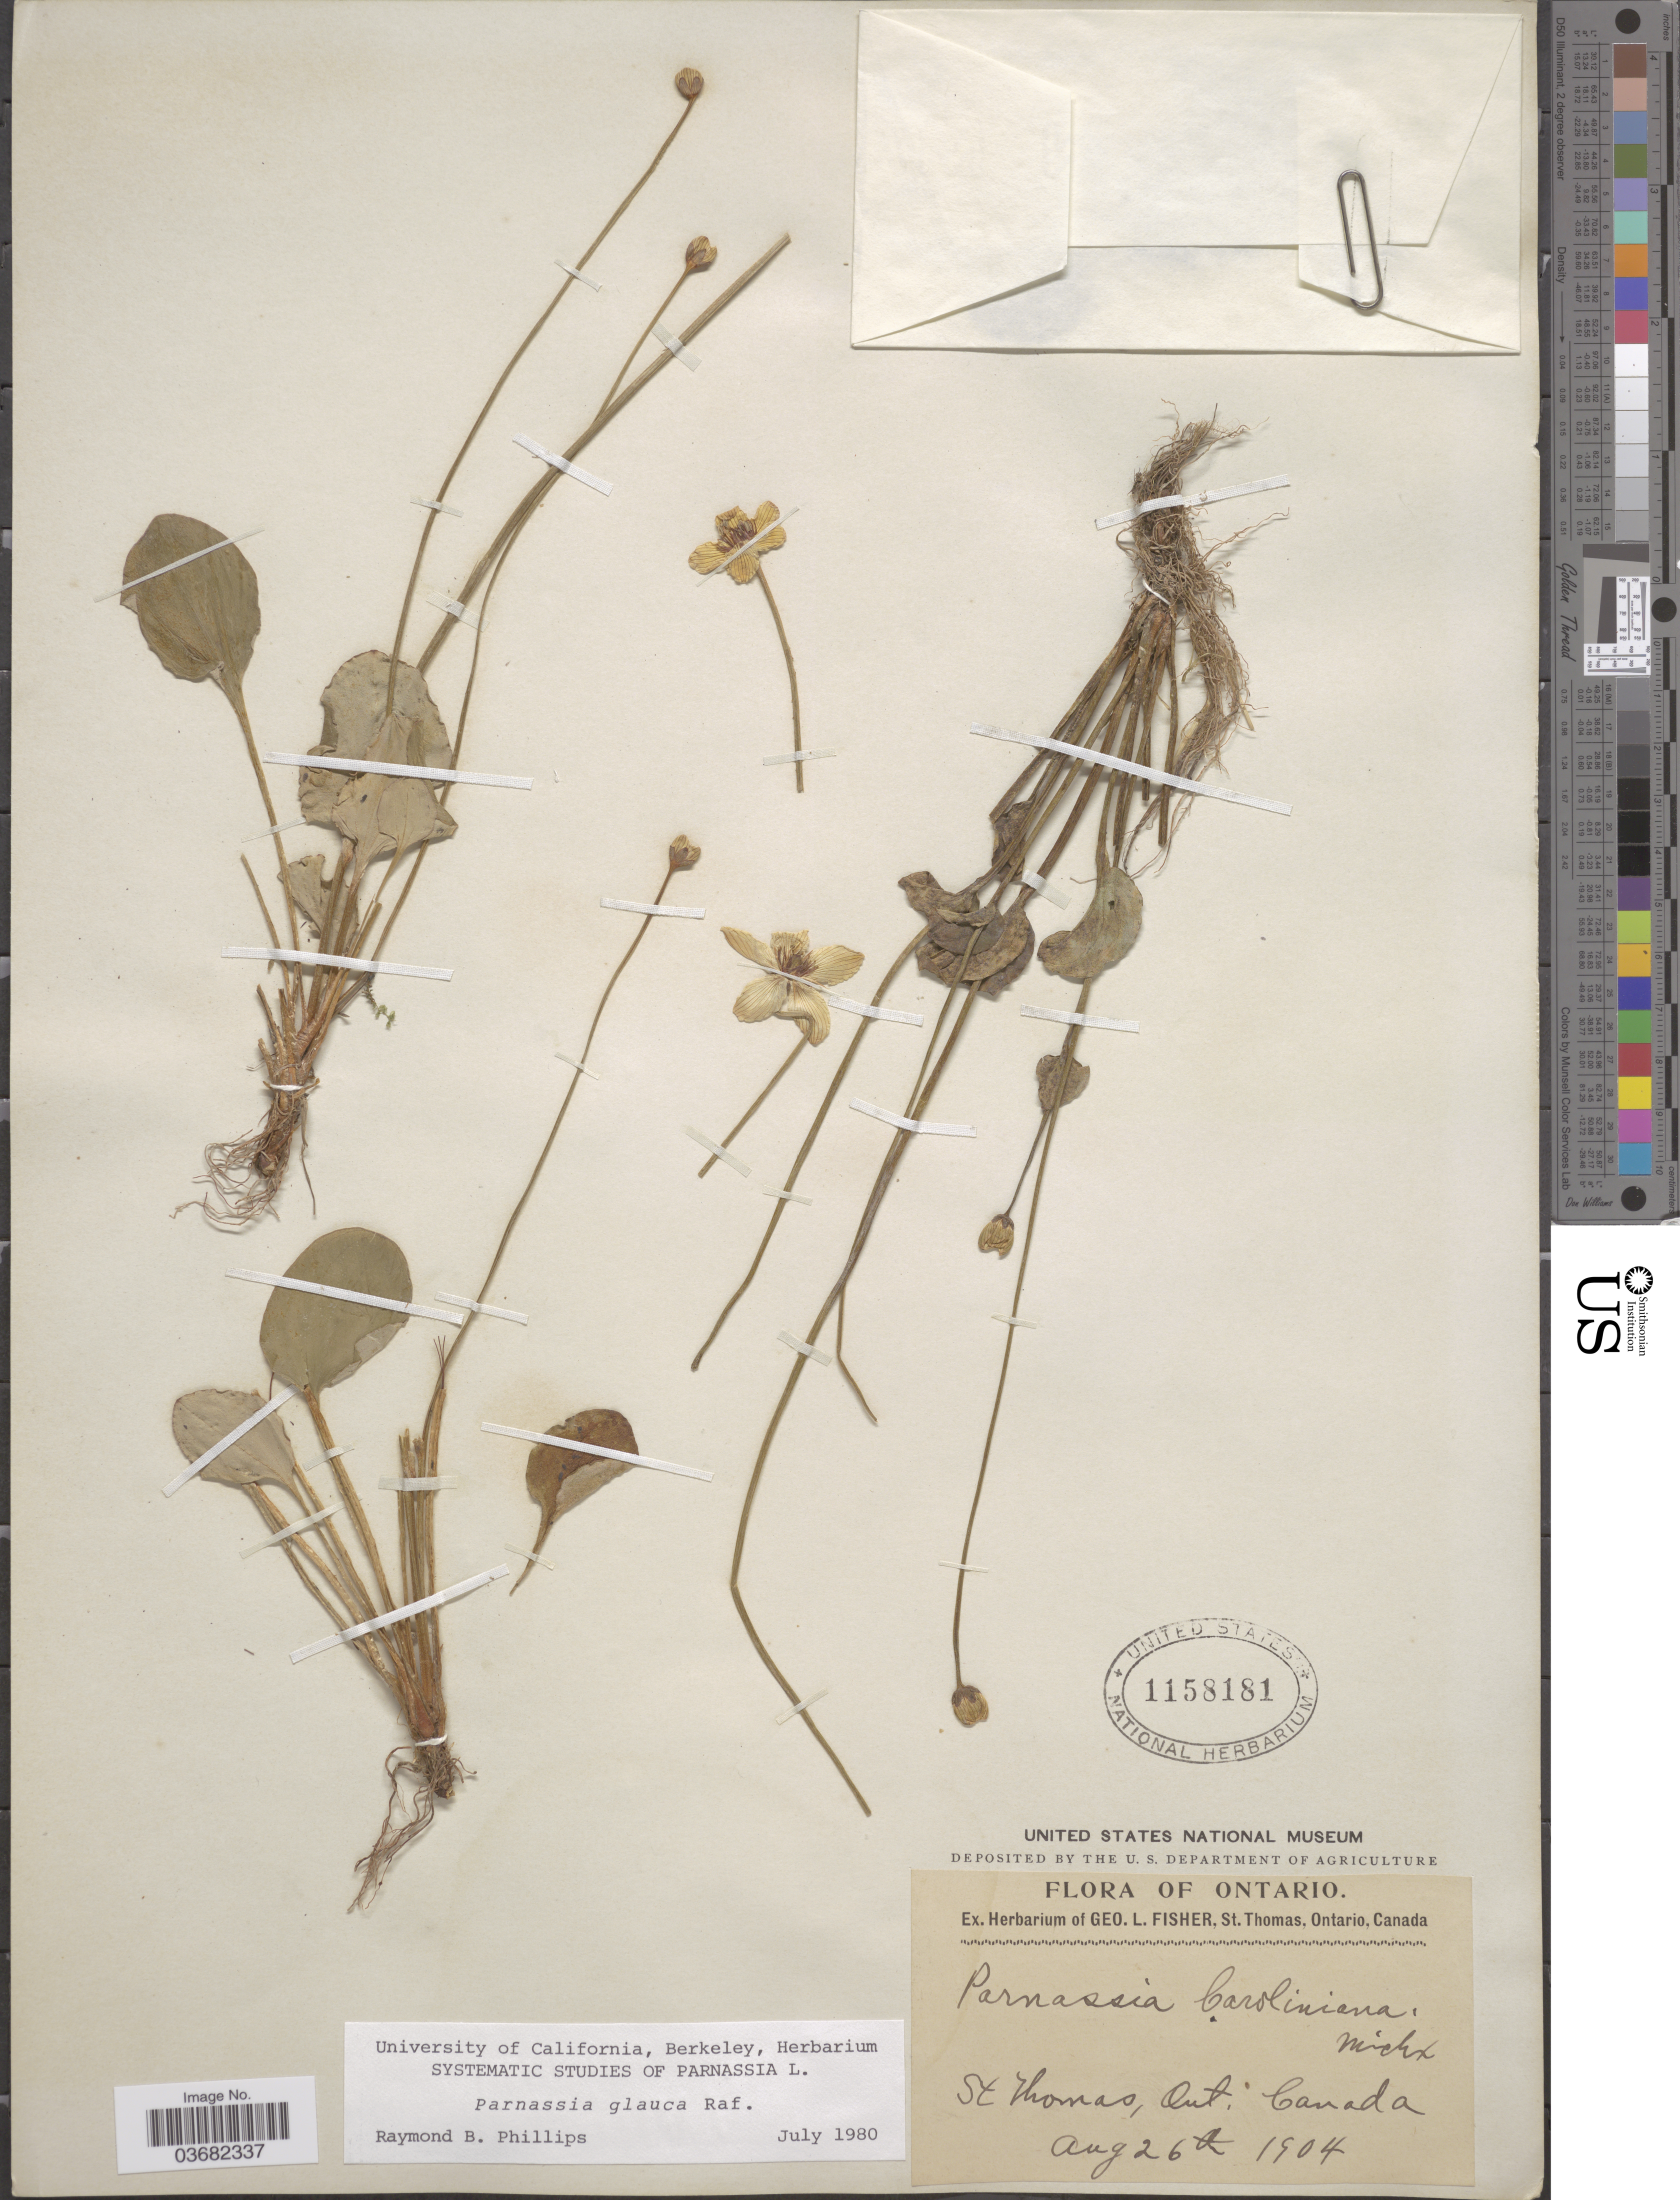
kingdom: Plantae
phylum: Tracheophyta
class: Magnoliopsida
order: Celastrales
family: Parnassiaceae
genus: Parnassia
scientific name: Parnassia glauca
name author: Raf.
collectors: ex herb. Geo L. Fisher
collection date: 1904-08-26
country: Canada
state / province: Ontario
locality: St Thomas.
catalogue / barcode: US 1158181